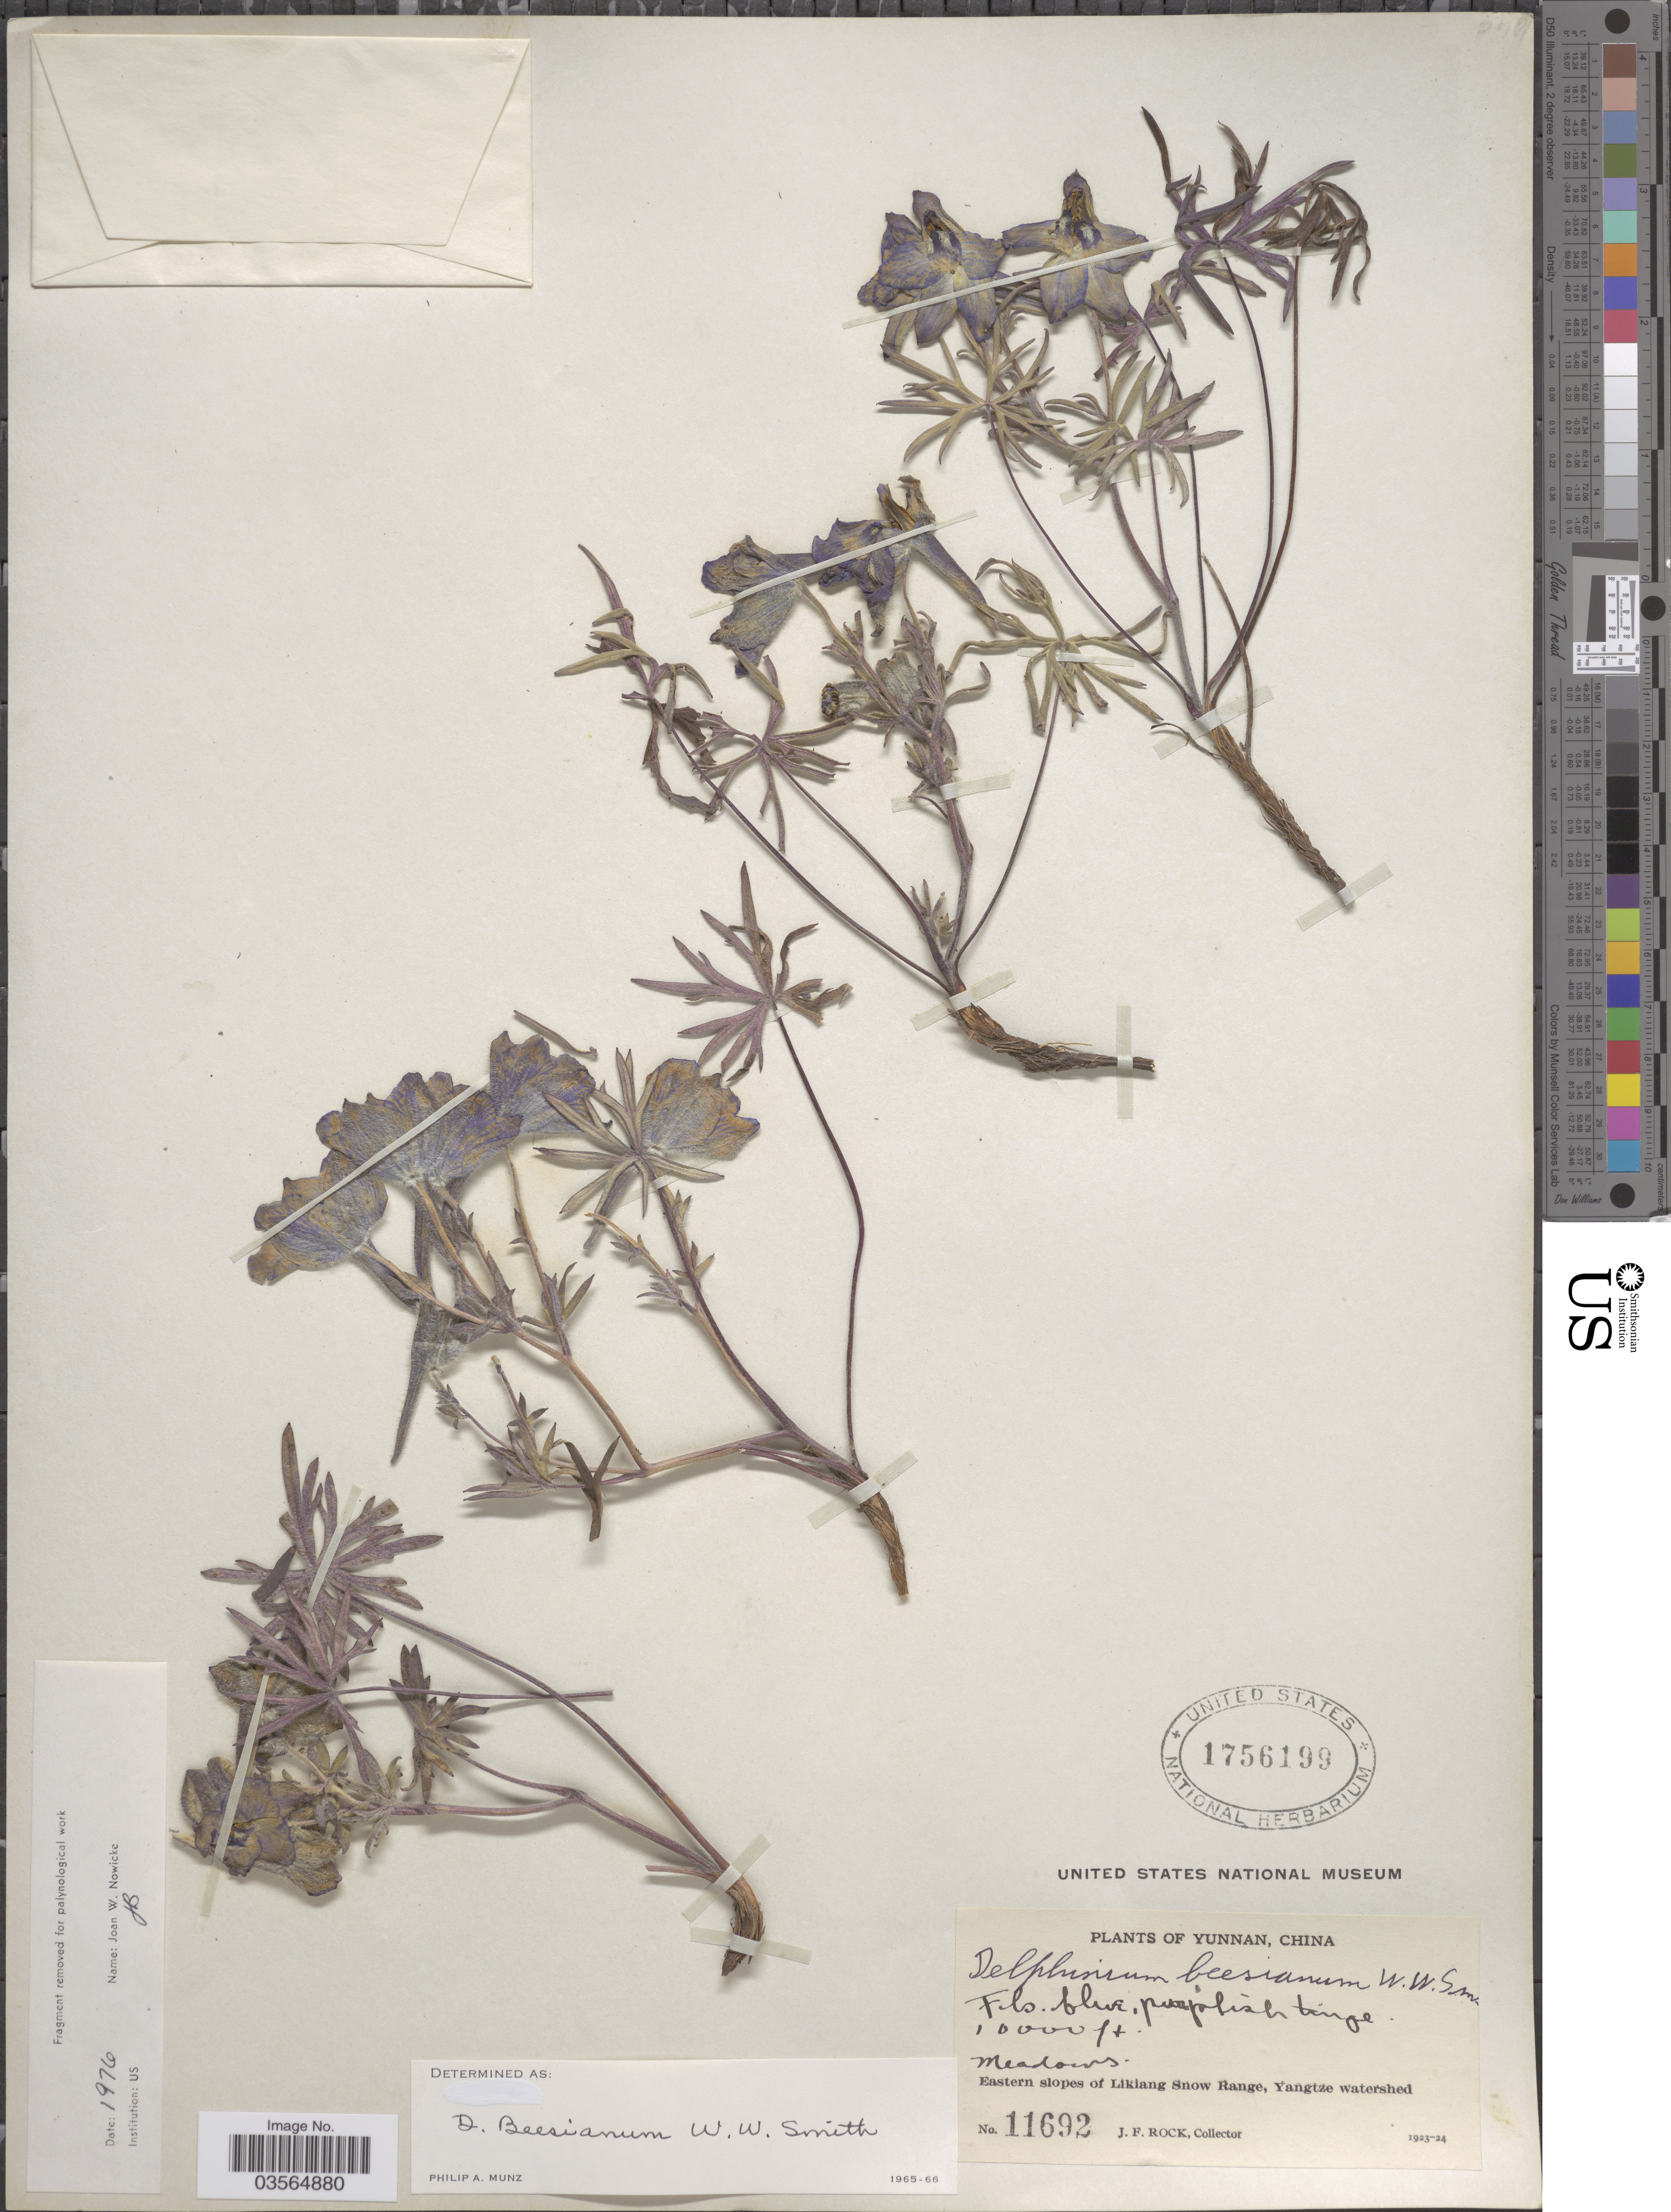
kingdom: Plantae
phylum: Tracheophyta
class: Magnoliopsida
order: Ranunculales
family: Ranunculaceae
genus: Delphinium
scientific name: Delphinium beesianum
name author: W.W. Sm.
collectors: J. Rock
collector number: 11692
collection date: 1923/1924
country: China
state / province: Yunnan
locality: Meadows. Eastern slopes of Likiang Snow Range, Yangtze watershed.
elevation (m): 3048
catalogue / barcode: US 1756199